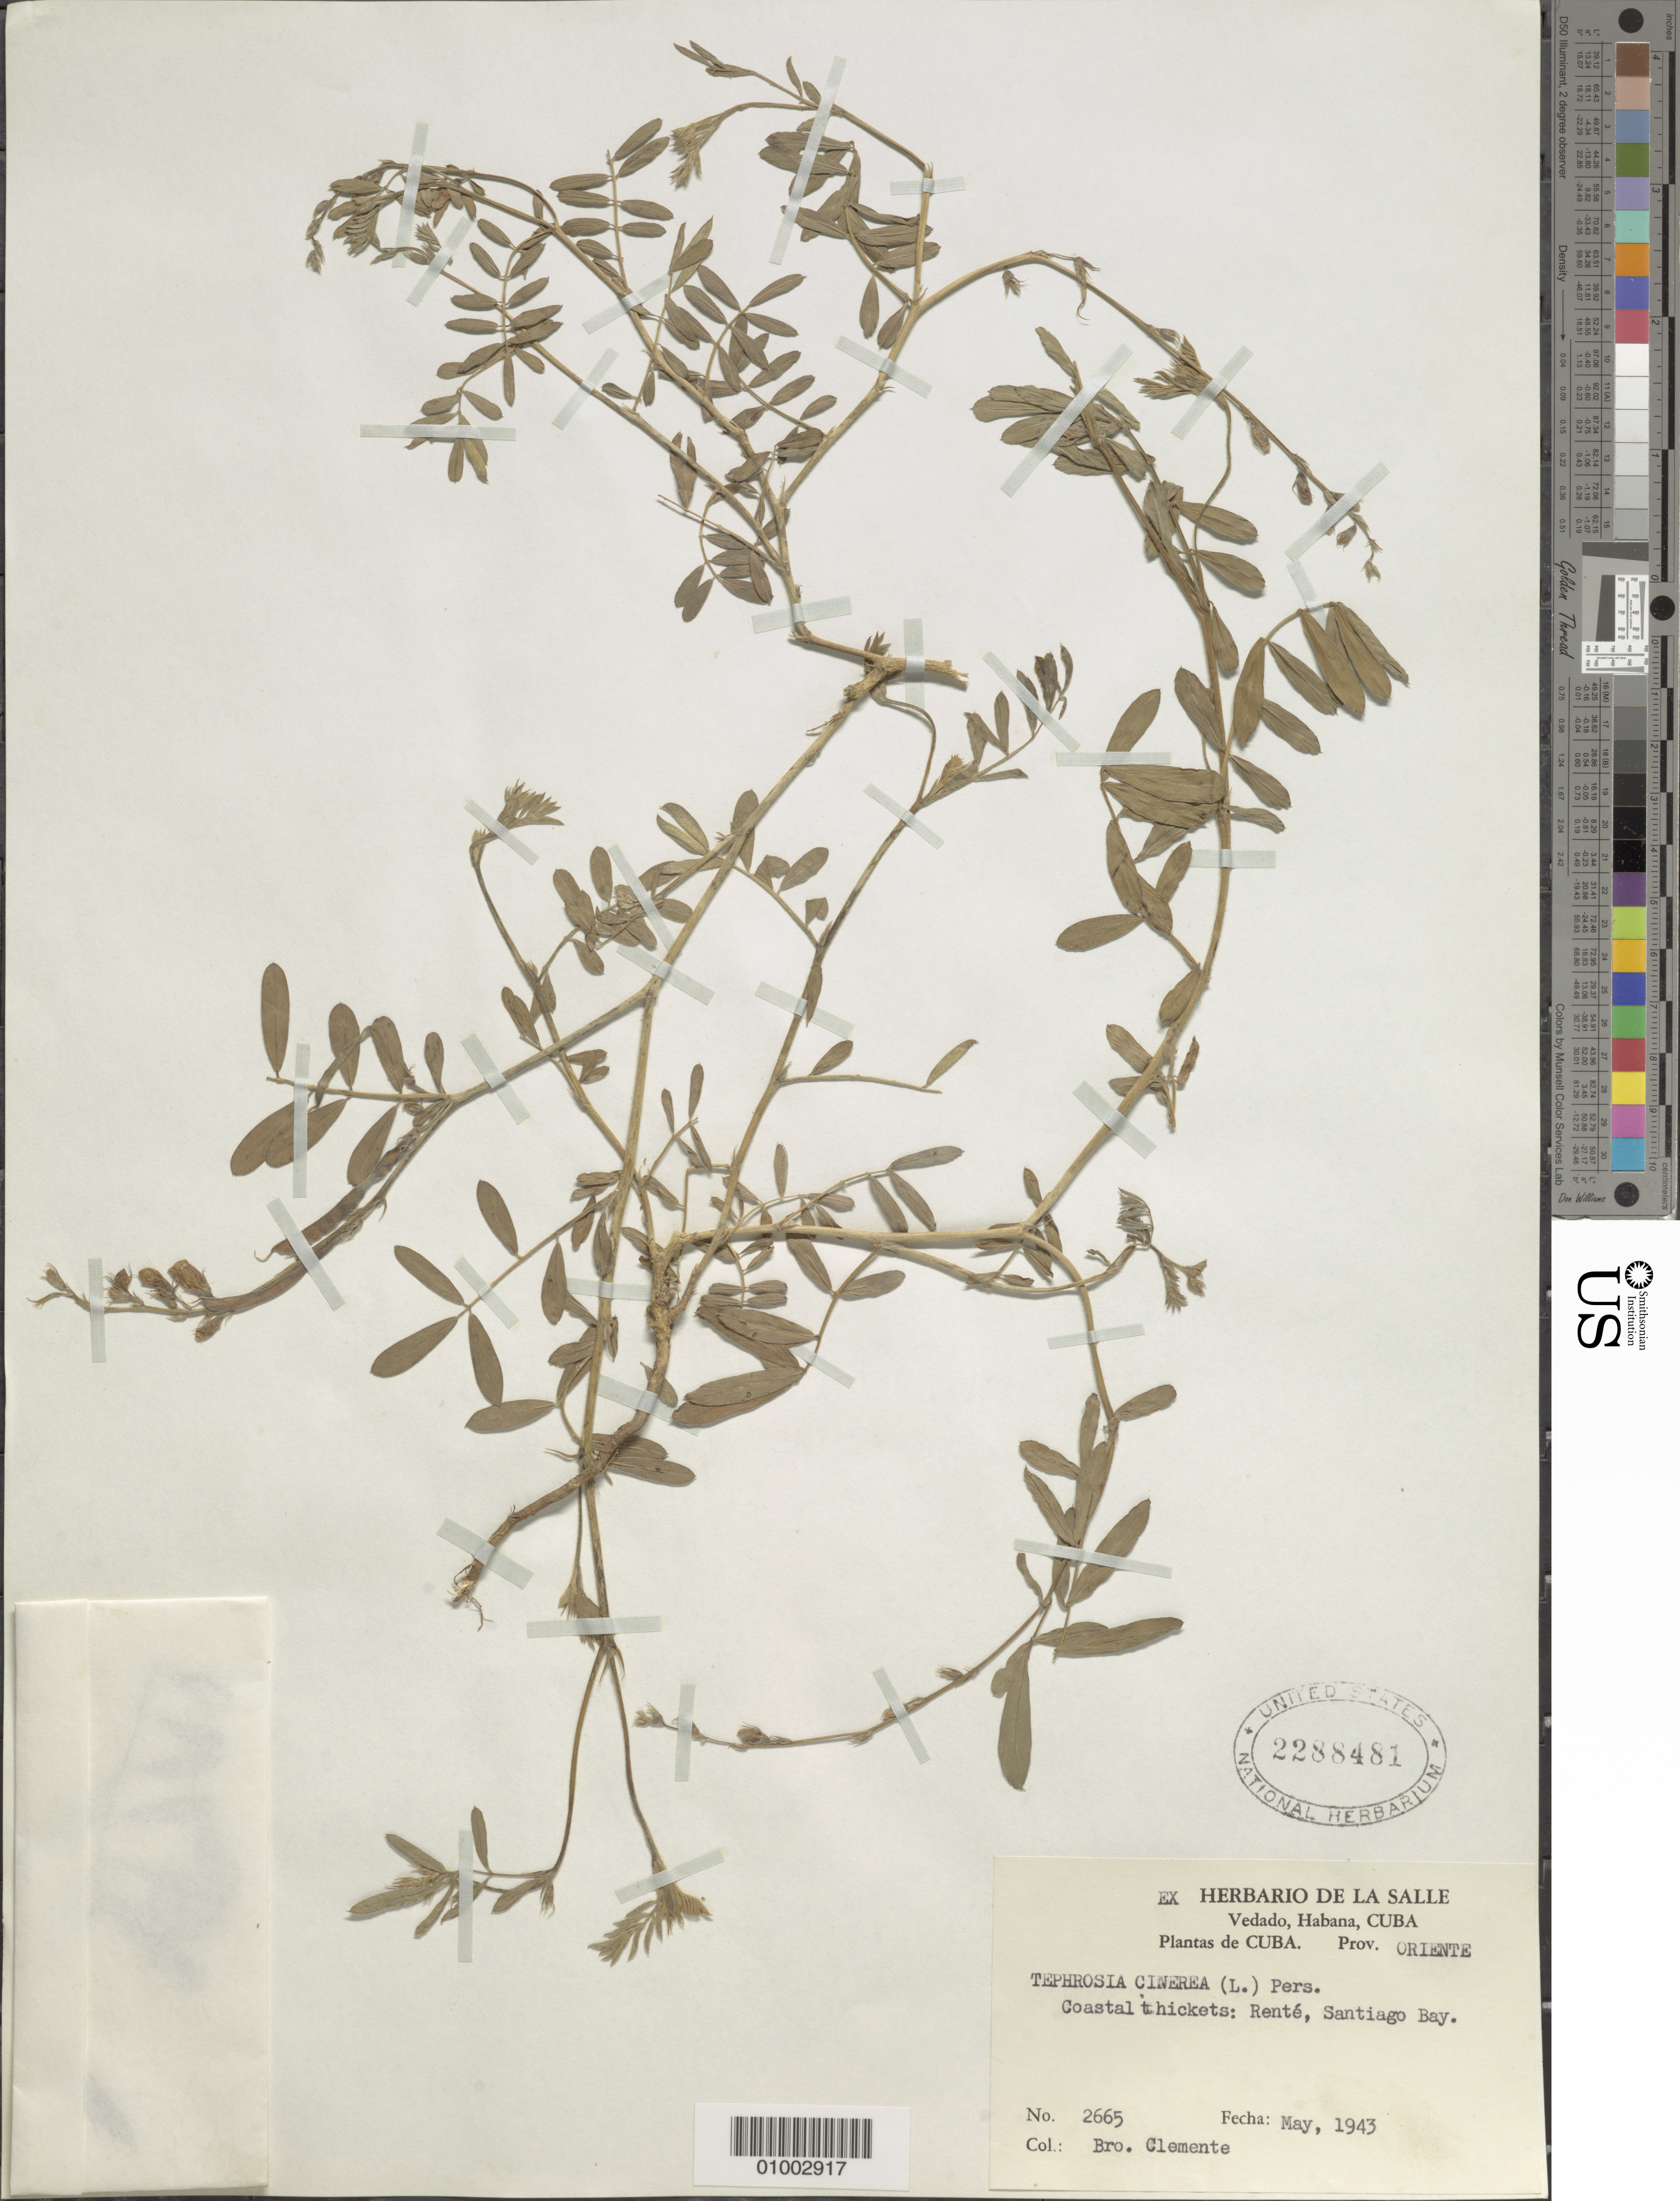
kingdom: Plantae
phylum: Tracheophyta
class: Magnoliopsida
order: Fabales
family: Fabaceae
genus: Tephrosia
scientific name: Tephrosia cinerea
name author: (L.) Pers.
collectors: Bro. Clemente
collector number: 2665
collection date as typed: May 1943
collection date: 1943-05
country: Cuba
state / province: Santiago de Cuba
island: Cuba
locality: Coastal Thickets: Rente, Santiago Bay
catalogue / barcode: US 2288481